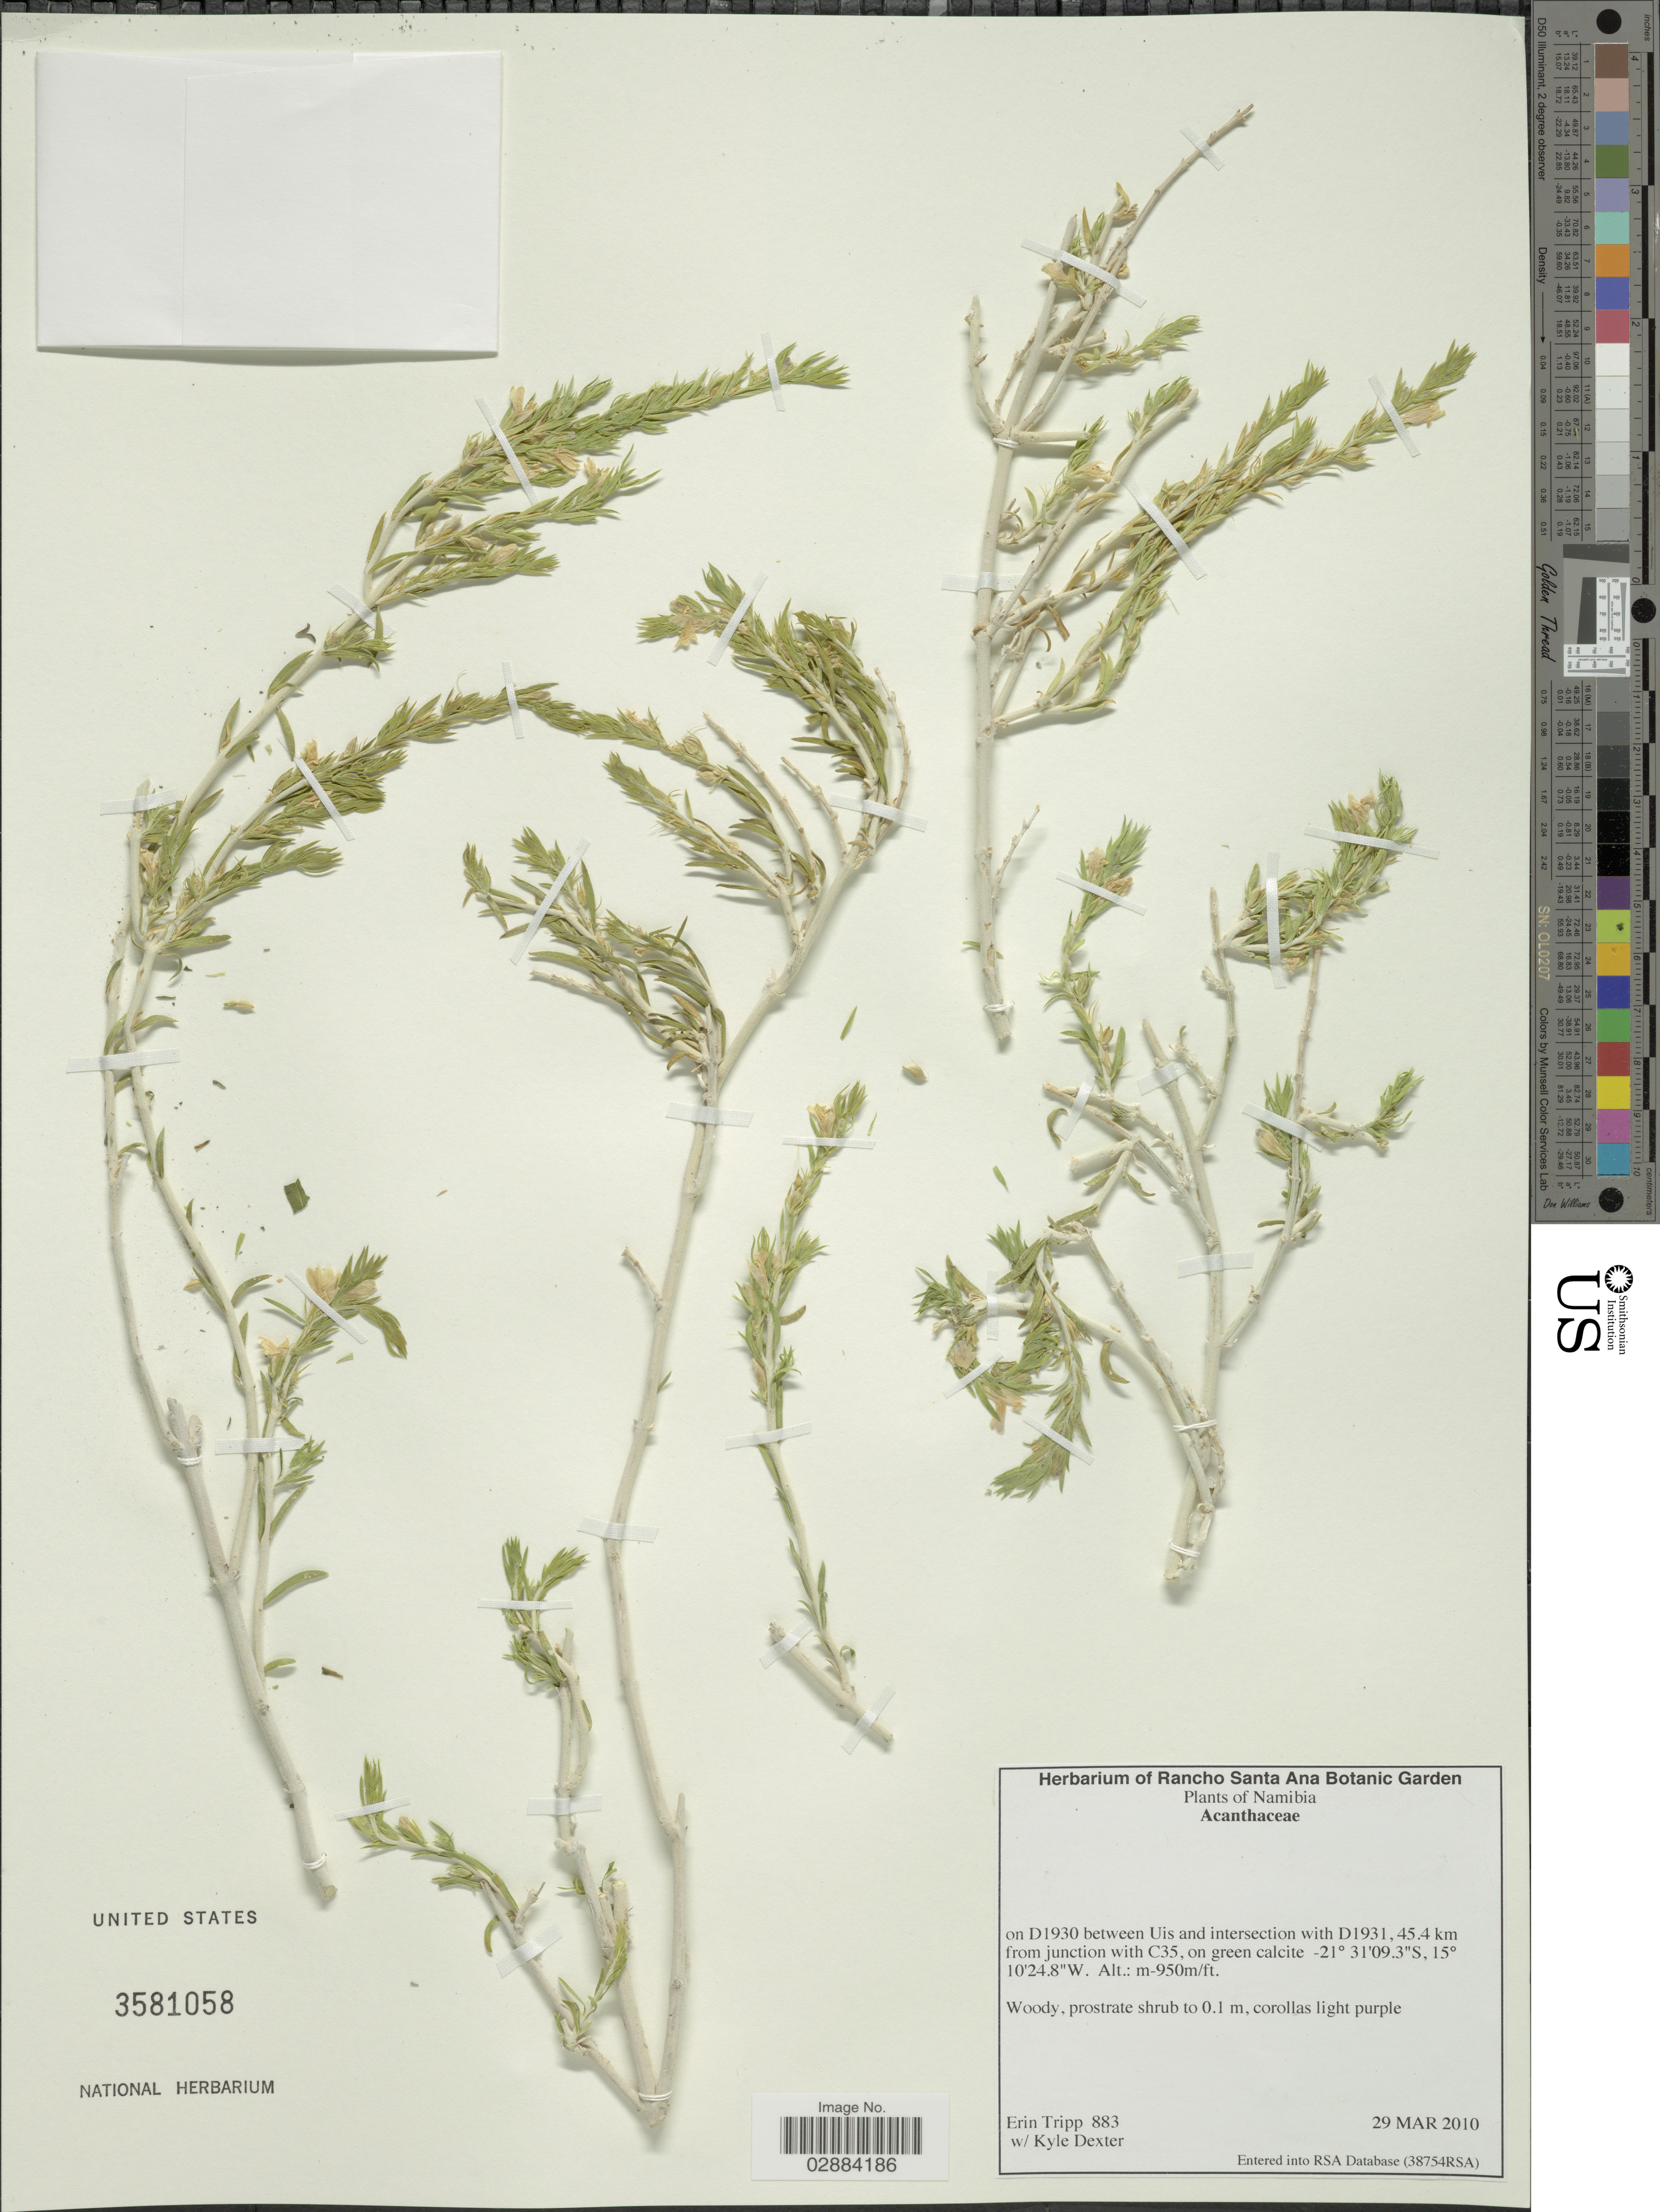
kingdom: Plantae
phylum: Tracheophyta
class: Magnoliopsida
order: Lamiales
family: Acanthaceae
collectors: E. Tripp & K. Dexter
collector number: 883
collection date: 2010-03-29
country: Namibia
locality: On D1930 between Uis and intersection with D1931, 45.4 km from junction with C35.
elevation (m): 950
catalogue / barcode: US 3581058